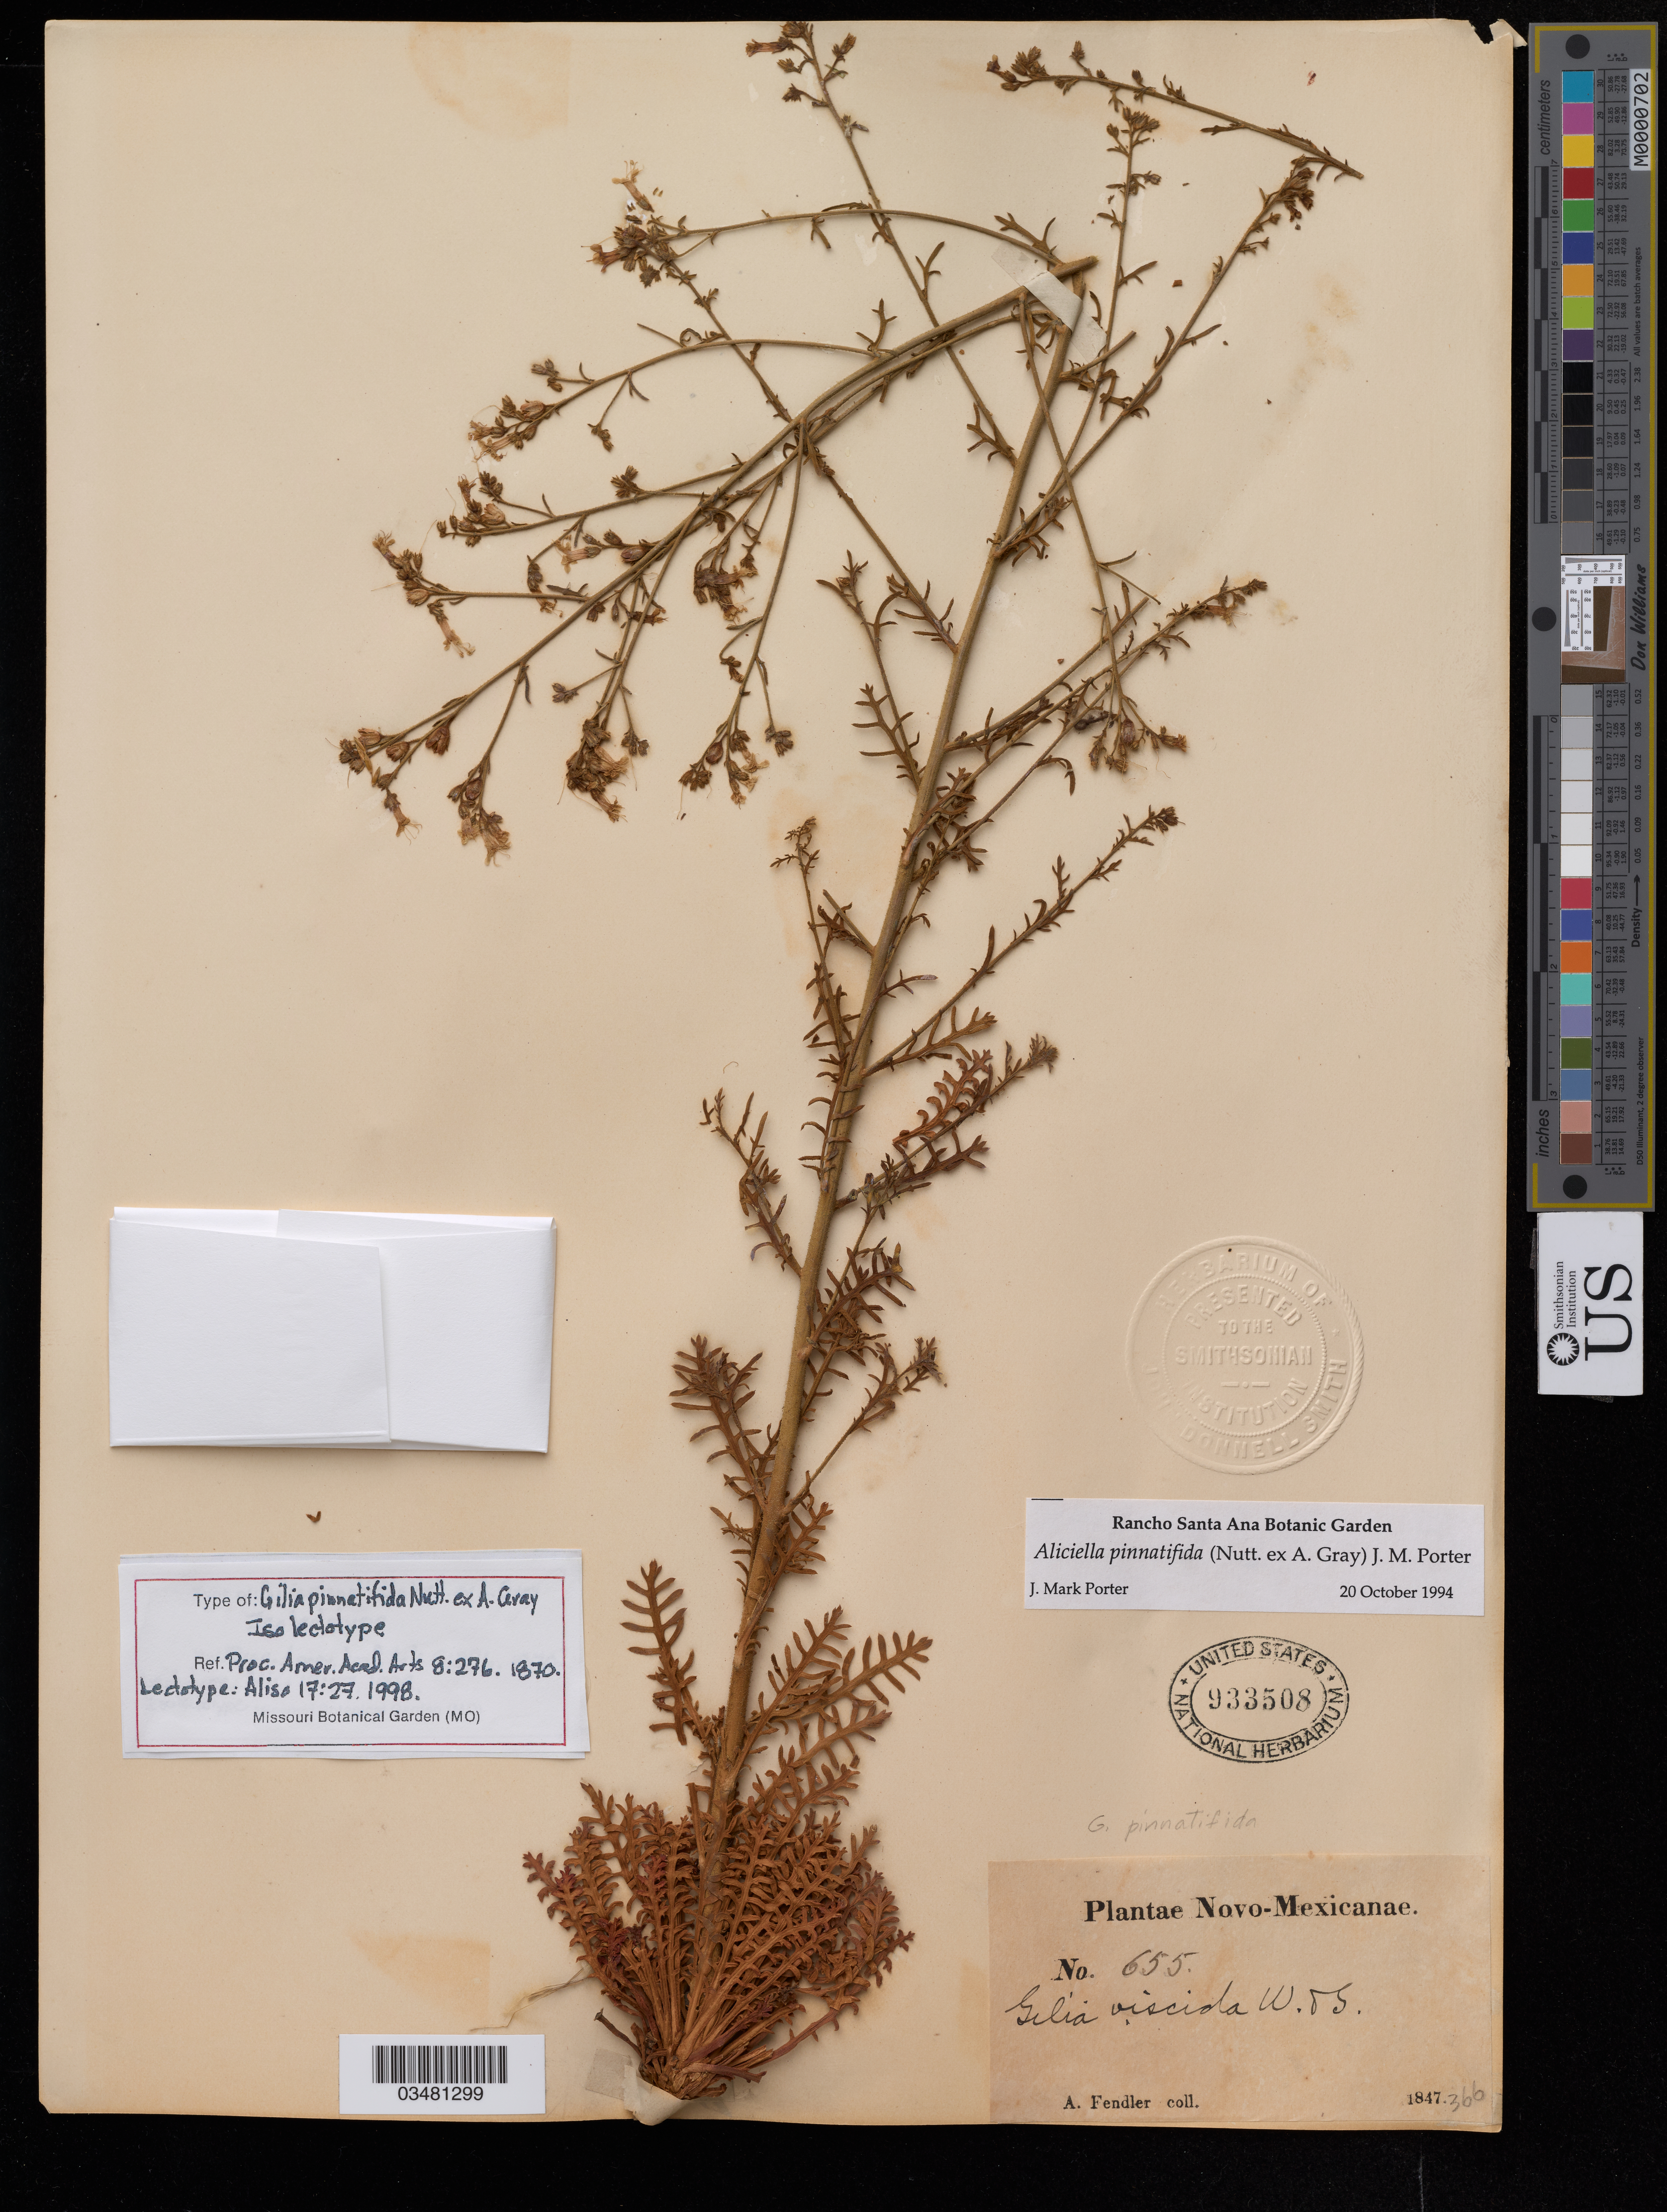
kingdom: Plantae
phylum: Tracheophyta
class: Magnoliopsida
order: Ericales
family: Polemoniaceae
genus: Gilia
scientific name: Gilia pinnatifida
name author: Nutt. ex A. Gray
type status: Isolectotype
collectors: A. Fendler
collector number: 655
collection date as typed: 1847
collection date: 1847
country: United States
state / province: New Mexico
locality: "Plantae Novo-Mexicanae"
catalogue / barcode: US 933508